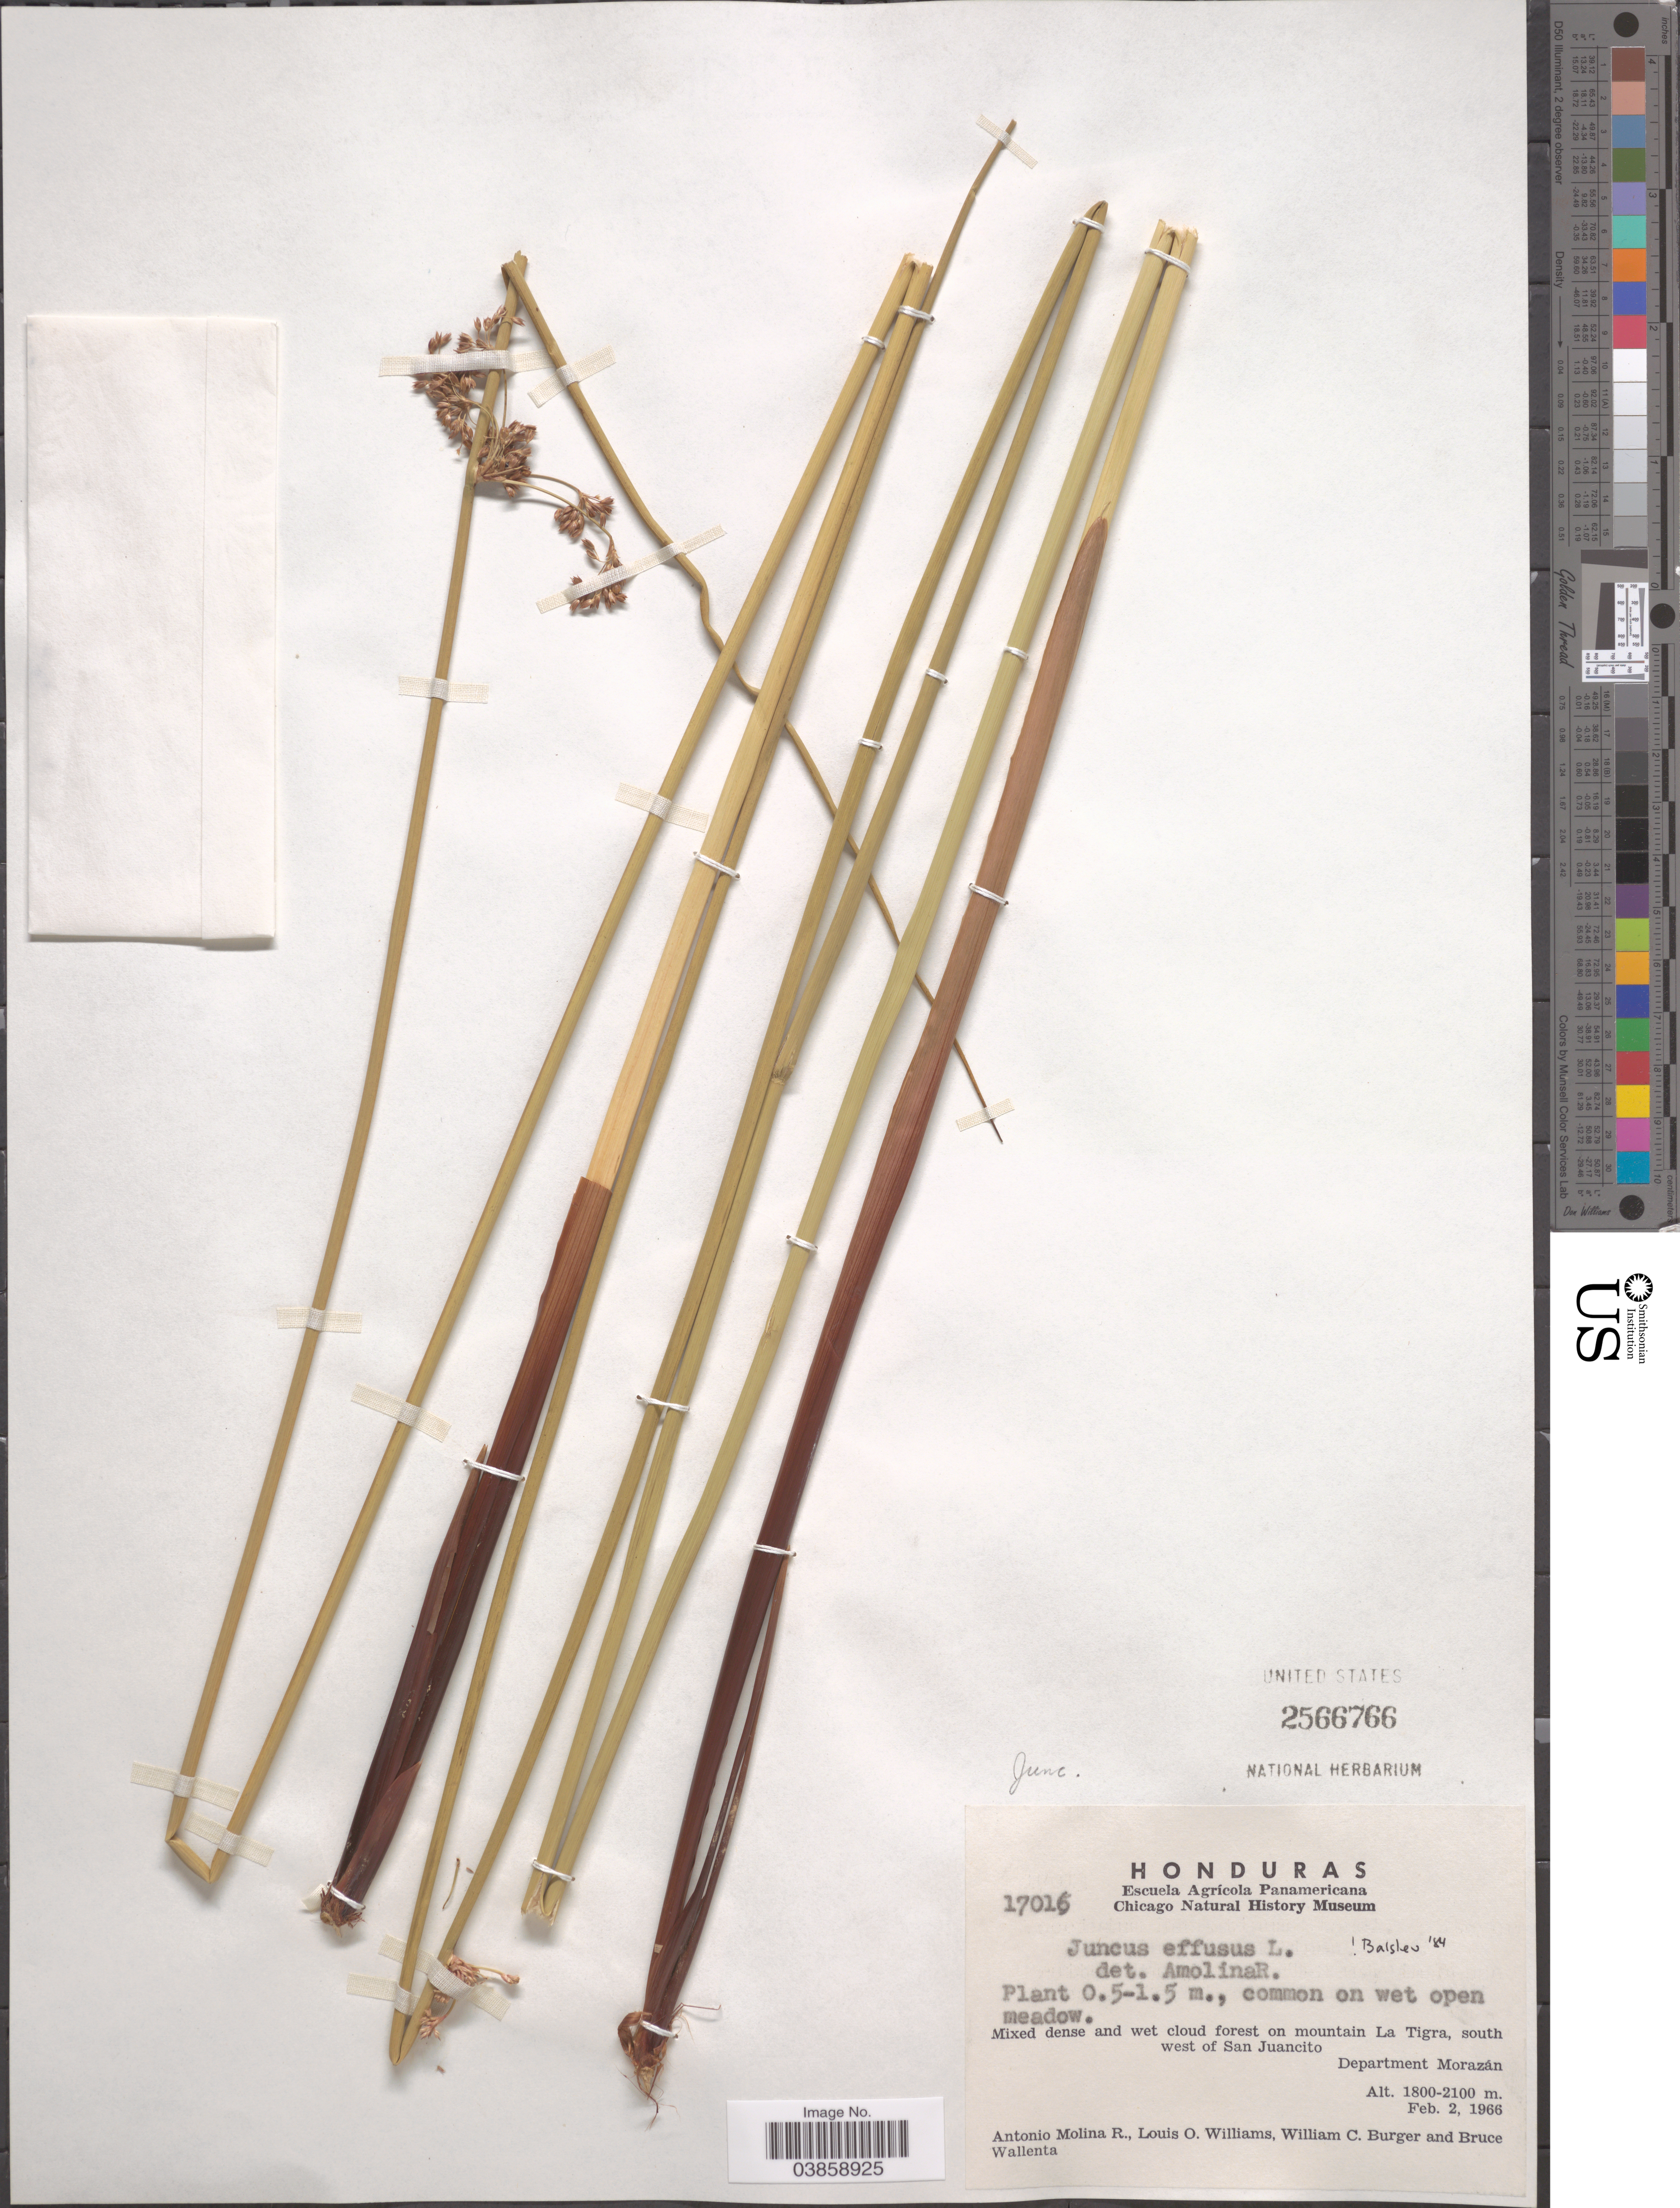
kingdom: Plantae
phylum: Tracheophyta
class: Liliopsida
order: Poales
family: Juncaceae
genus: Juncus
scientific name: Juncus effusus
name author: L.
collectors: A. Molina R., L. O. Williams, W. Burger & B. Wallenta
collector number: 17016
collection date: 1966-02-02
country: Honduras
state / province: Fco. Morazán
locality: On mountain La Tigra, south west of San Juancito. Department Morazán.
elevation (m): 1800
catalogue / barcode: US 2566766